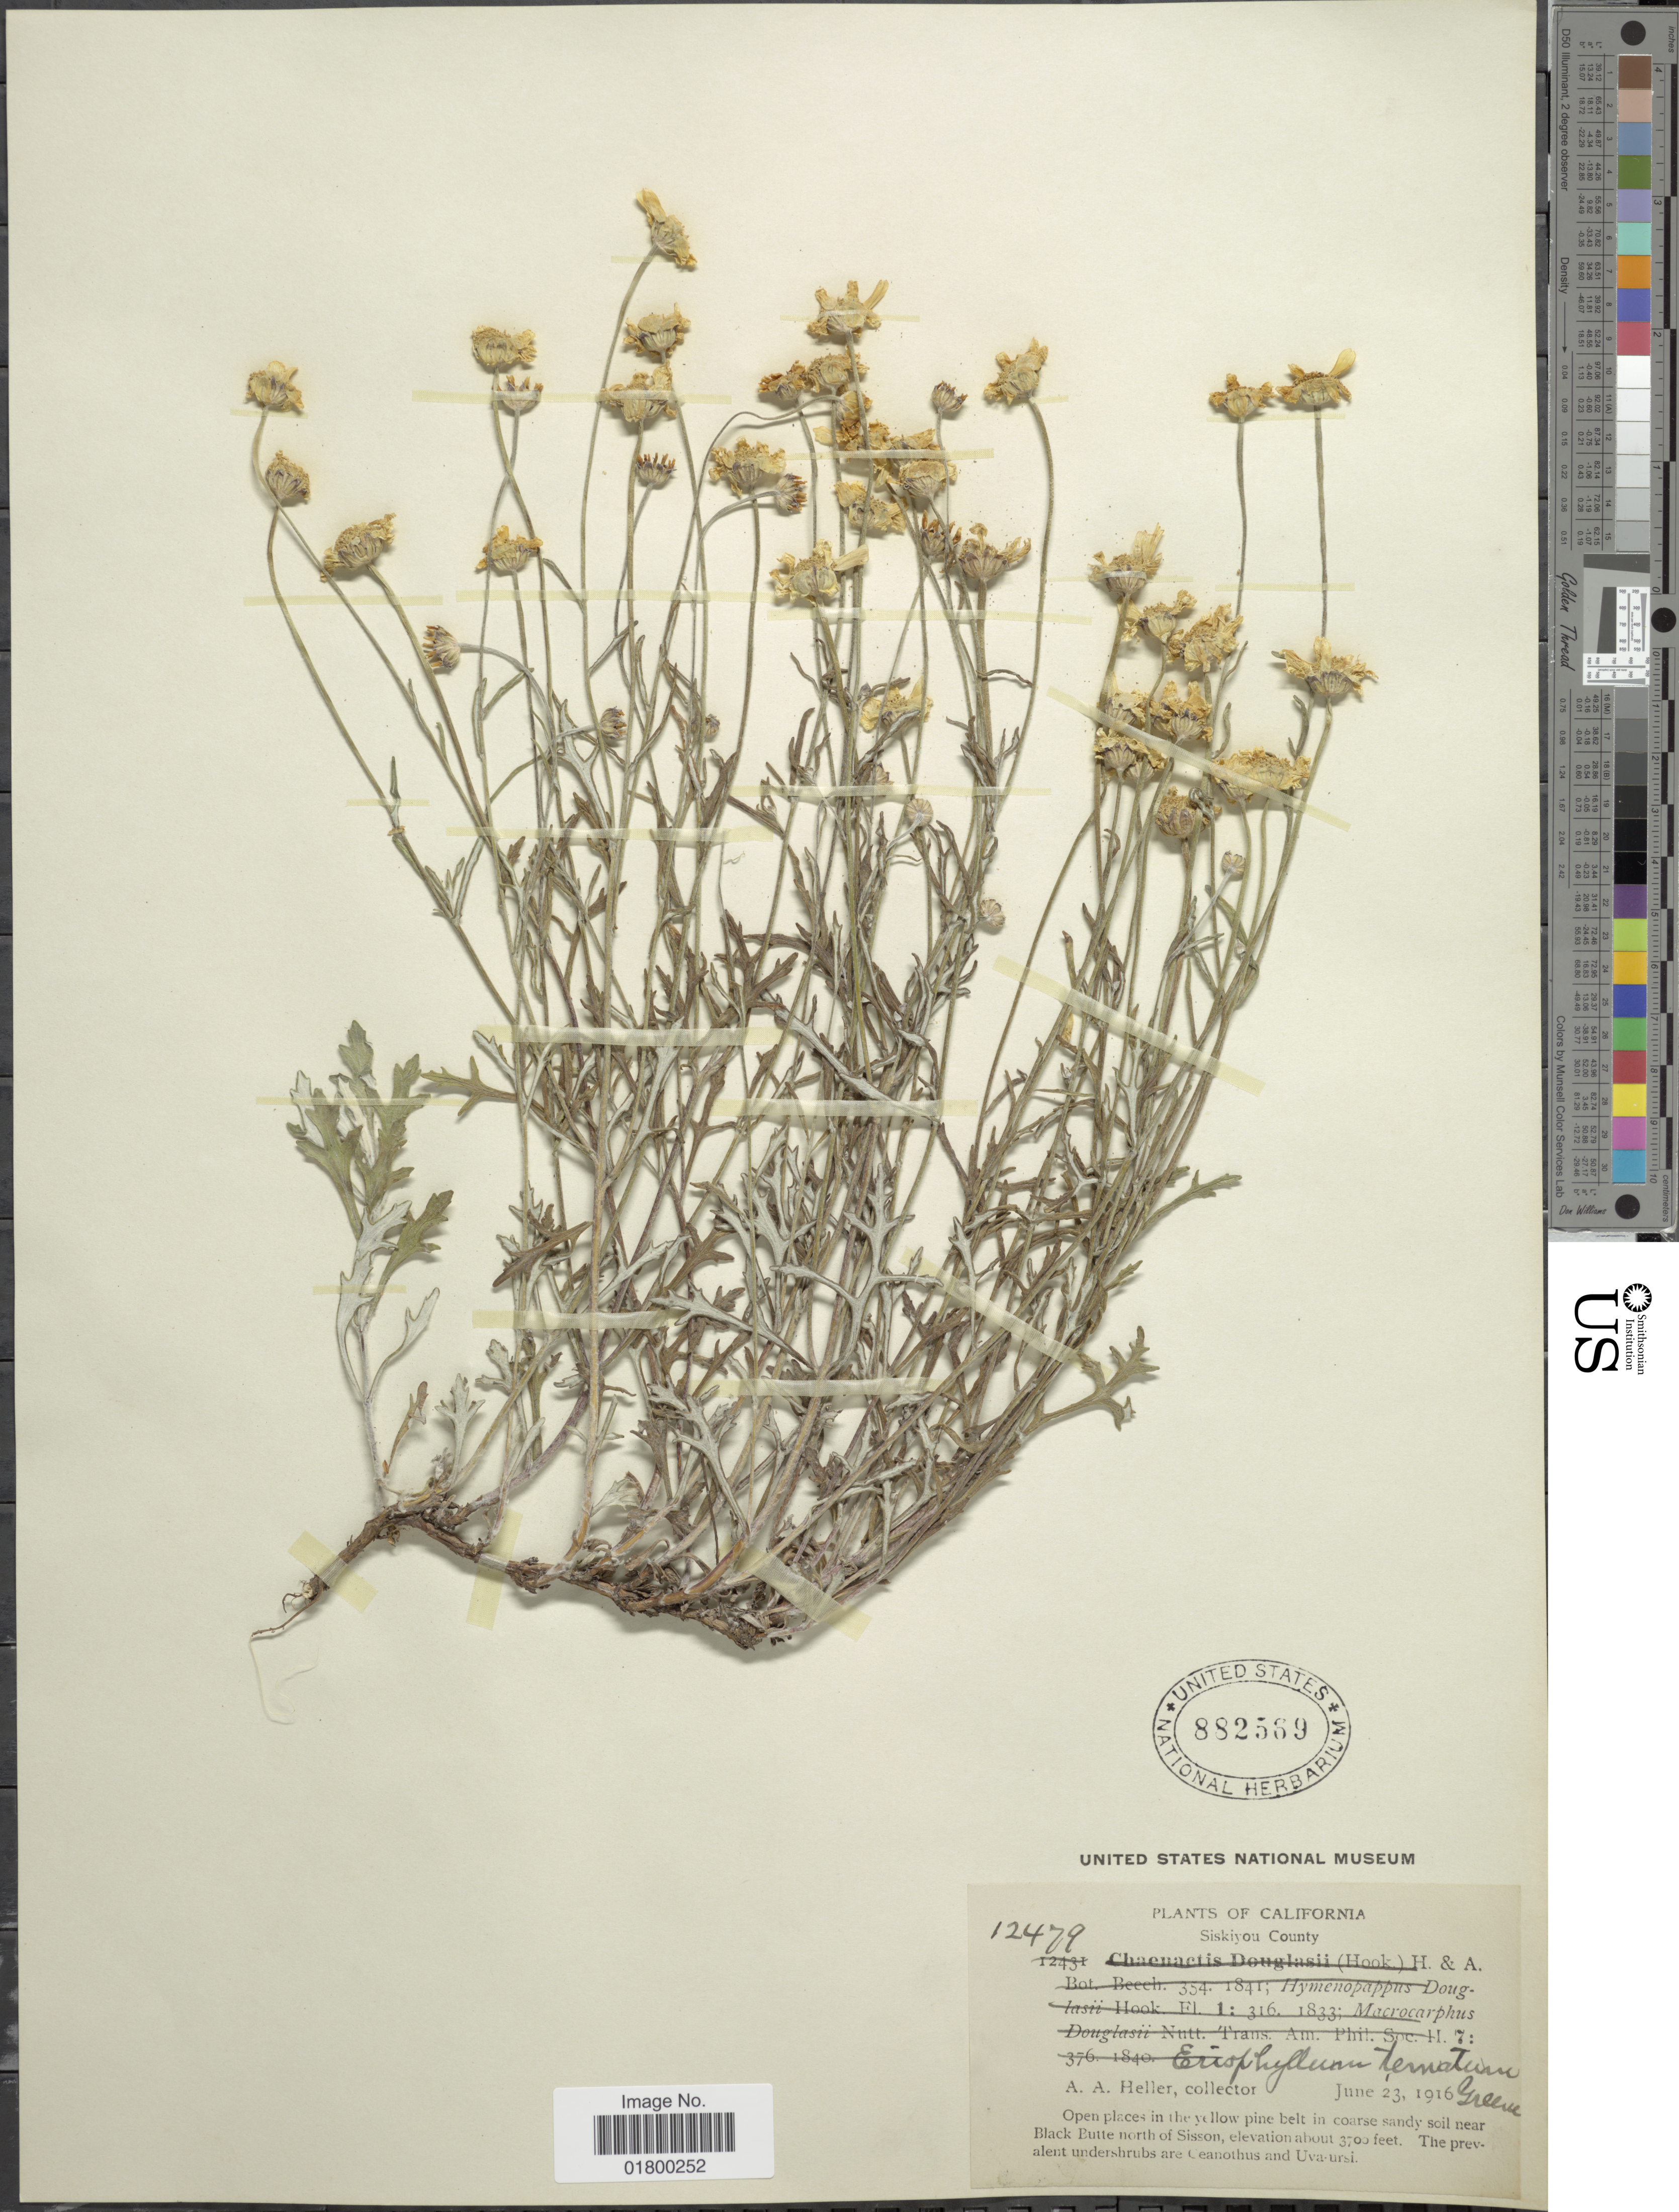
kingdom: Plantae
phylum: Tracheophyta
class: Magnoliopsida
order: Asterales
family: Asteraceae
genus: Eriophyllum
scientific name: Eriophyllum lanatum var. achillioides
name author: (DC.) Jeps.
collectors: A. A. Heller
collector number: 12479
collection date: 1916-06-23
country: United States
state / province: California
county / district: Siskiyou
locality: Siskiyou County, Open places in the yellow pine belt in coarse sandy soil near Black Butte north of Sisson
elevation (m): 1128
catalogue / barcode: US 882569